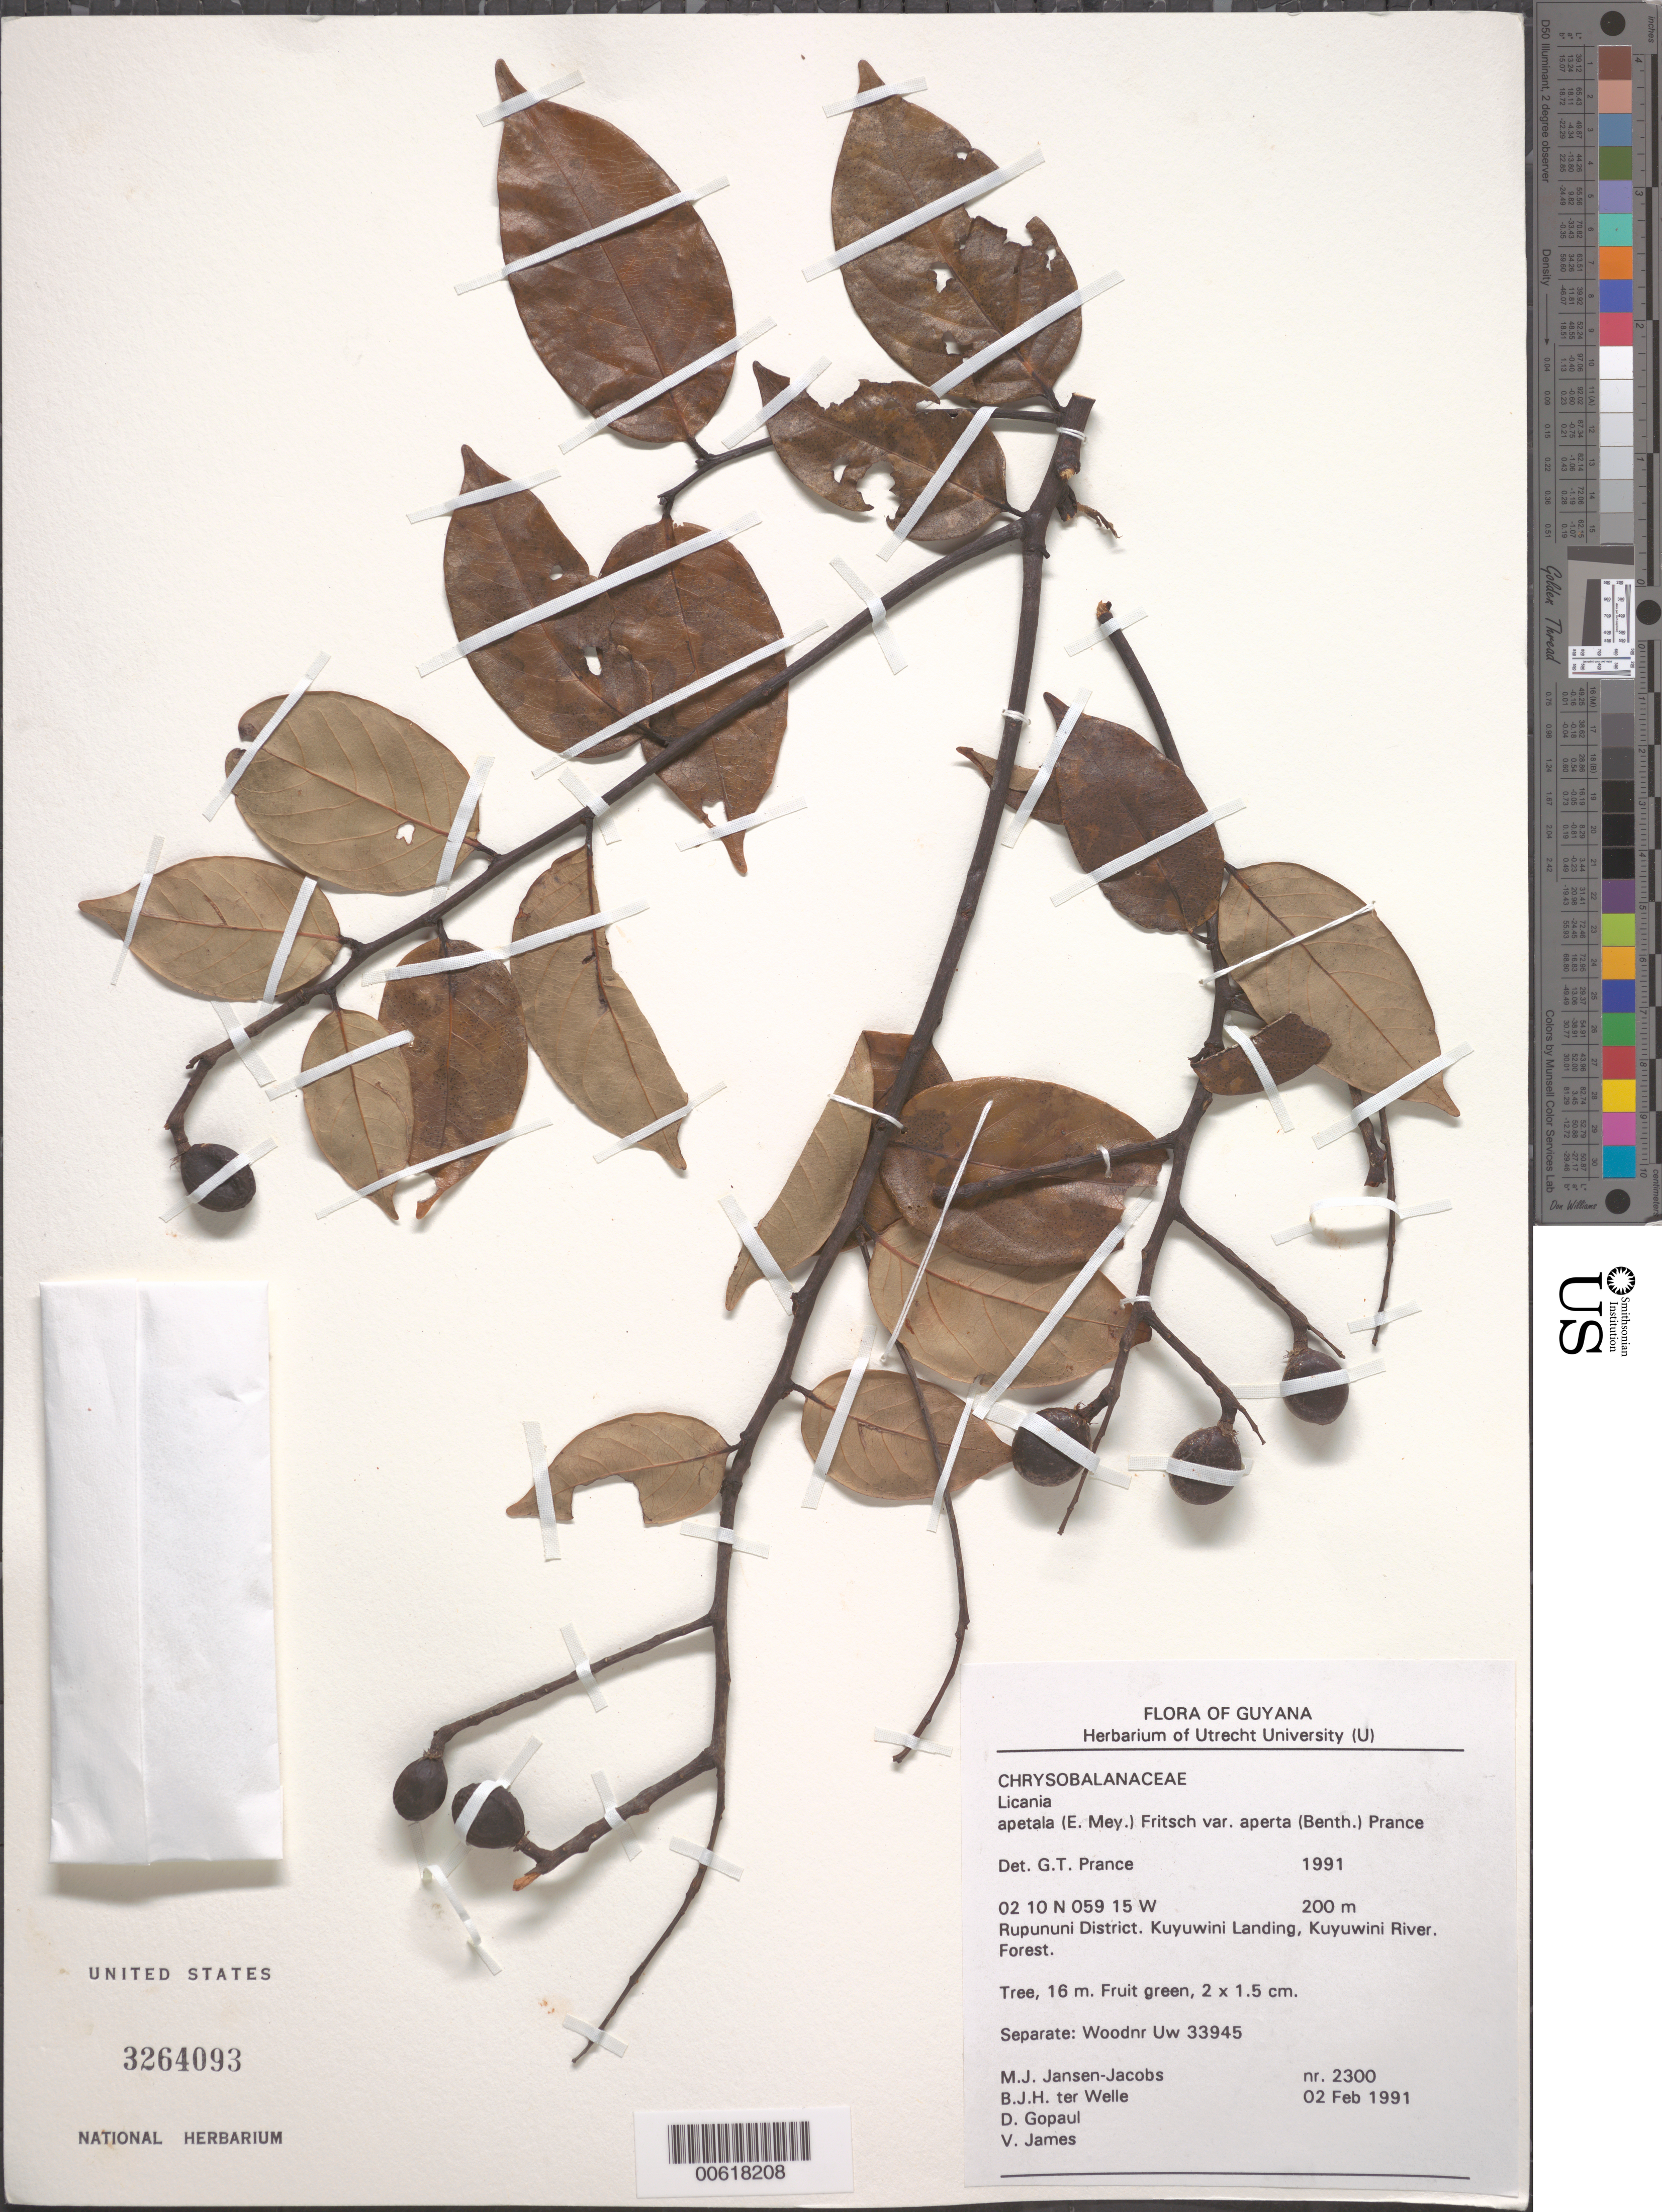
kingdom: Plantae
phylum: Tracheophyta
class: Magnoliopsida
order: Malpighiales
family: Chrysobalanaceae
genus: Leptobalanus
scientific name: Leptobalanus apetalus var. apertus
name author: (Benth.) Sothers & Prance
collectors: M. J. Jansen-Jacobs, B. Welle, D. Gopaul & V. James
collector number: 2300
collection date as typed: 2-Feb-91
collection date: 1991-02-02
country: Guyana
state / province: U. Takutu-U. Essequibo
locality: Kuyuwini Landing, Kuyuwini River, Rupununi District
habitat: Foret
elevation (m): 200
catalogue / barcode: US 3264093